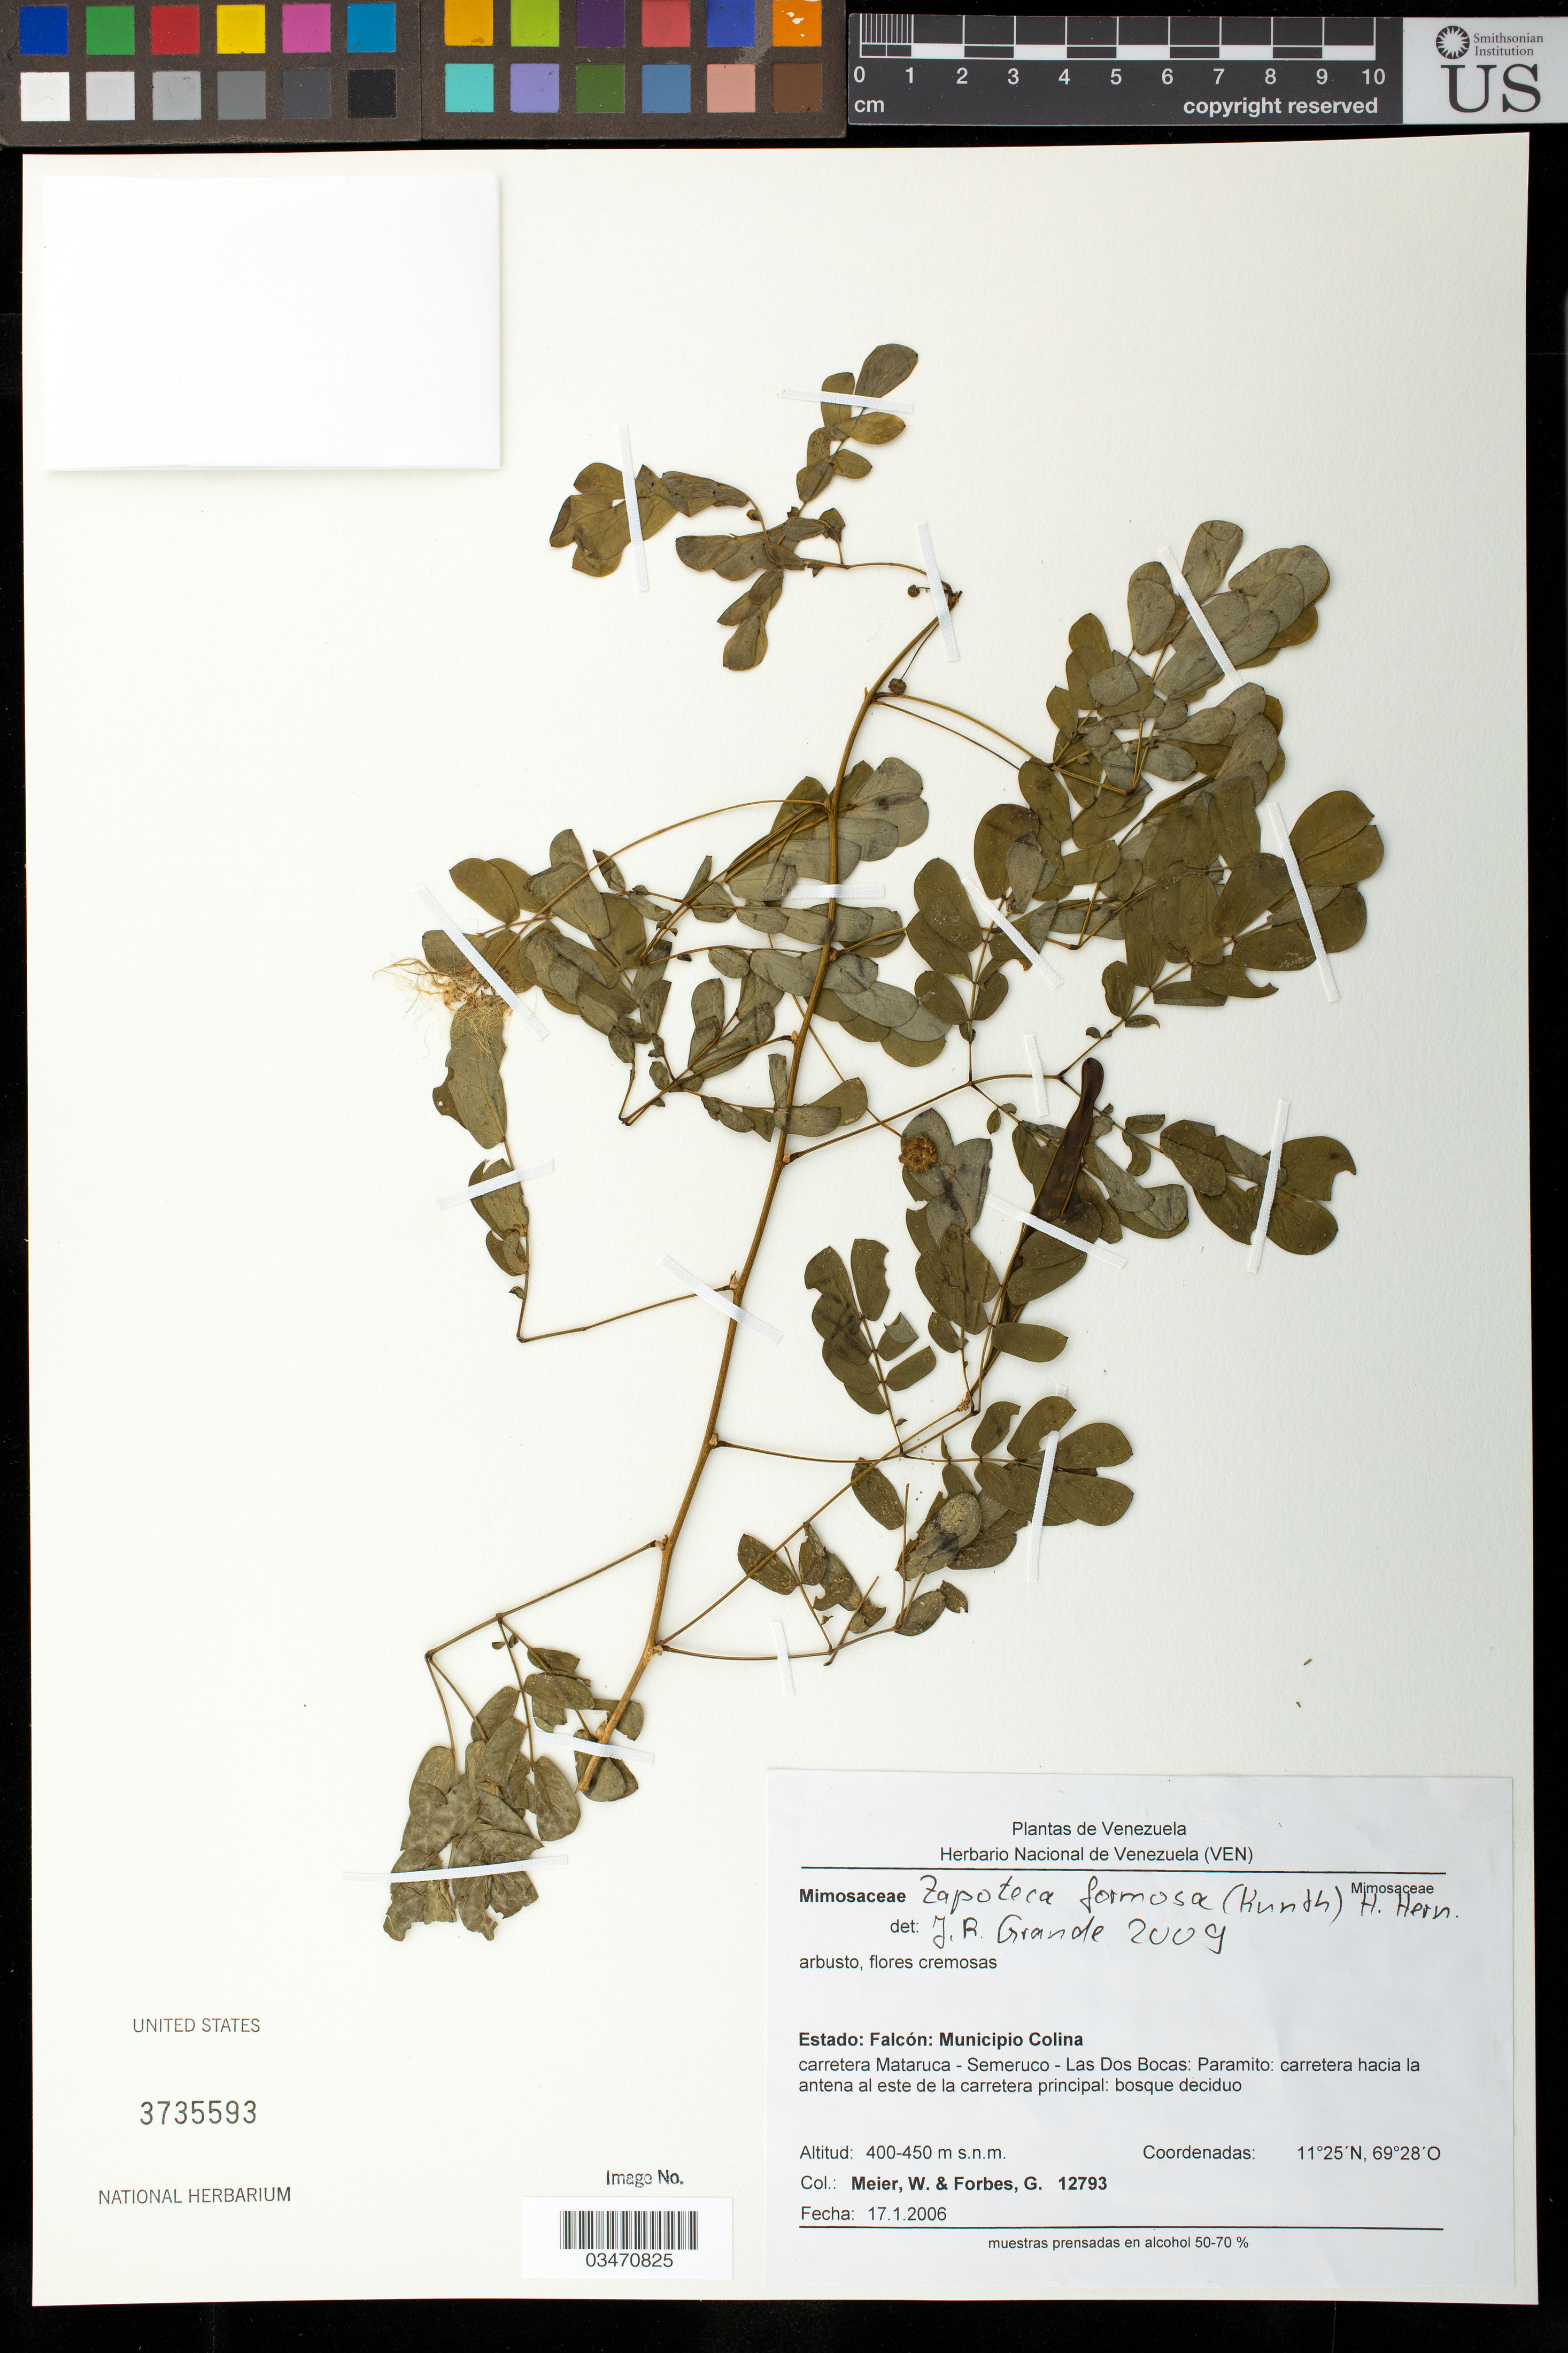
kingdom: Plantae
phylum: Tracheophyta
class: Magnoliopsida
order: Fabales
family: Fabaceae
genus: Zapoteca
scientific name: Zapoteca formosa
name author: (Kunth) H.M. Hern.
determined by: Grande, J. R.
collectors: W. Meier & G. Forbes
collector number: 12793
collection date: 2006-01-17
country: Venezuela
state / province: Falcón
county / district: Colina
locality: carretera Mataruco - Semeruco - Las Dos Bocas, Paramito, carretera hacia la antena al este de la carretera principal.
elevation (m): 400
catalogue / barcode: US 3735593